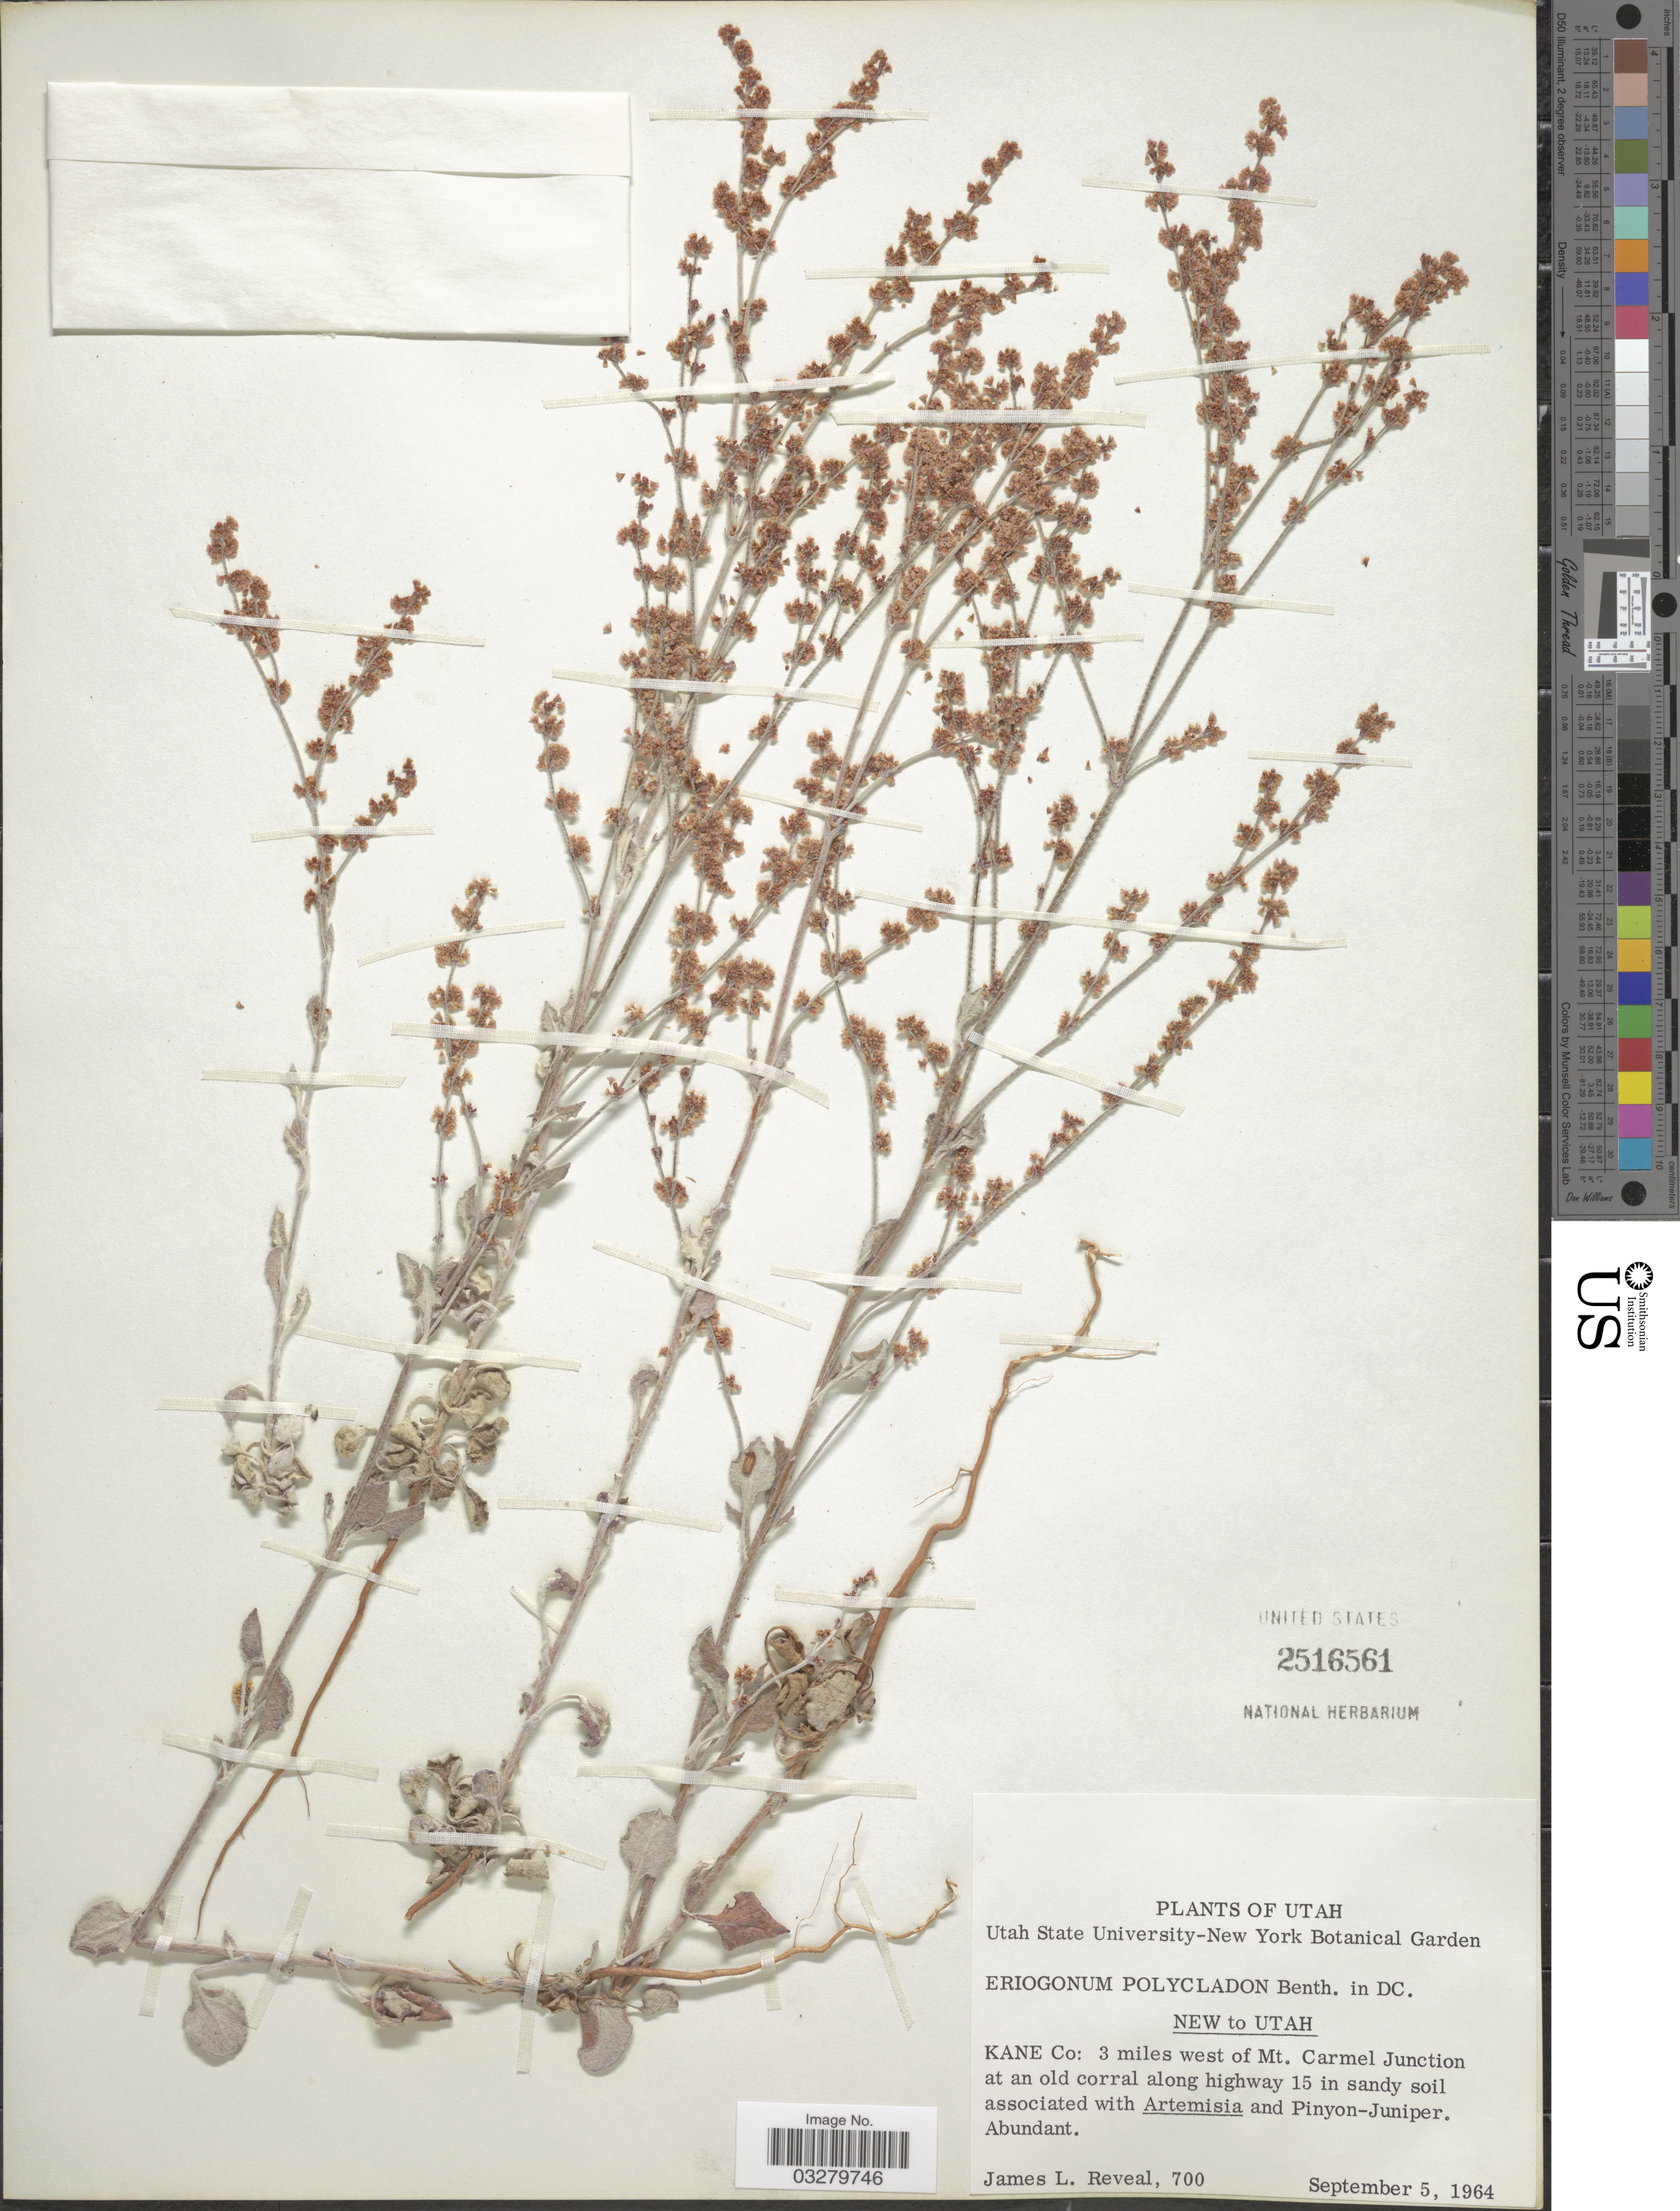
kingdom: Plantae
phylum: Tracheophyta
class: Magnoliopsida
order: Caryophyllales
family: Polygonaceae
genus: Eriogonum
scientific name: Eriogonum polycladon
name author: Benth.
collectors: J. L. Reveal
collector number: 700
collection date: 1964-09-05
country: United States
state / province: Utah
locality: Kane Co: 3 miles west of Mt. Carmel Junction at an old corral along highway 15.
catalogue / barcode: US 2516561